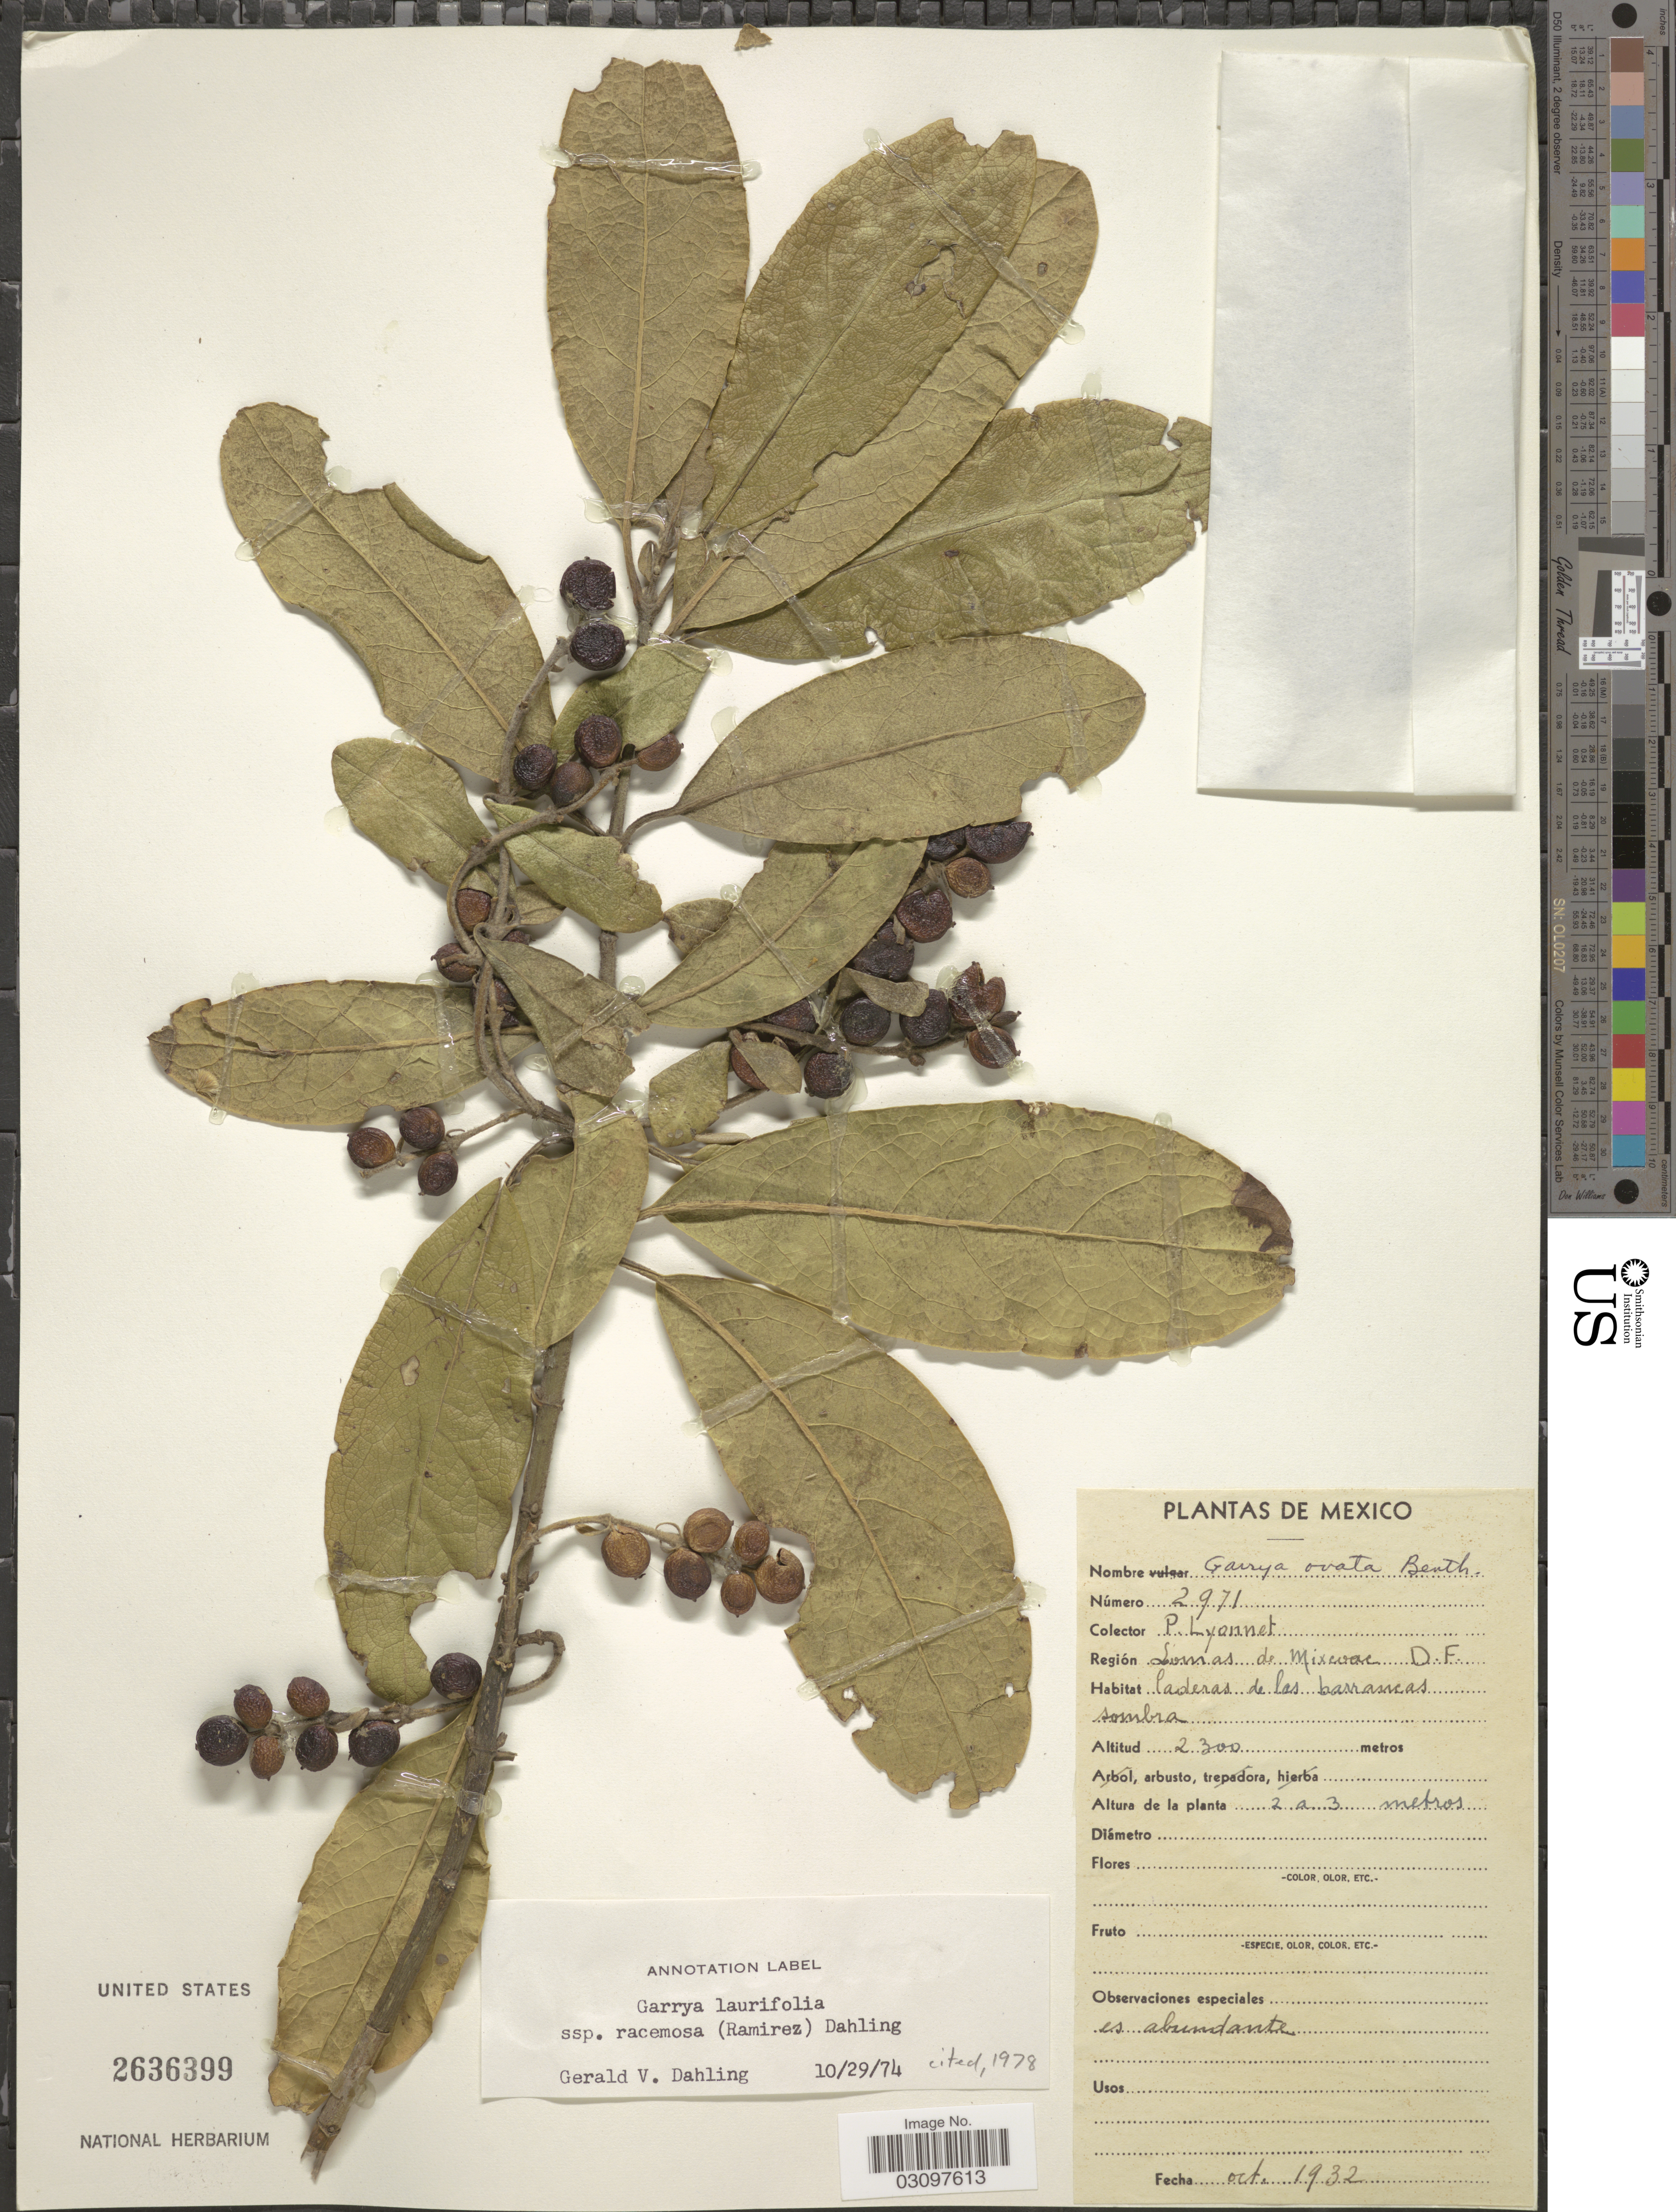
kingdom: Plantae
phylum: Tracheophyta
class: Magnoliopsida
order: Garryales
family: Garryaceae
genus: Garrya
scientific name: Garrya laurifolia subsp. racemosa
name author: (Ramírez) Dahling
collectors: P. Lyonnet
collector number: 2971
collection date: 1932-10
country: Mexico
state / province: Distrito Federal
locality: Región Lomas de Mixcoac.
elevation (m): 2300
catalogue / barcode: US 2636399